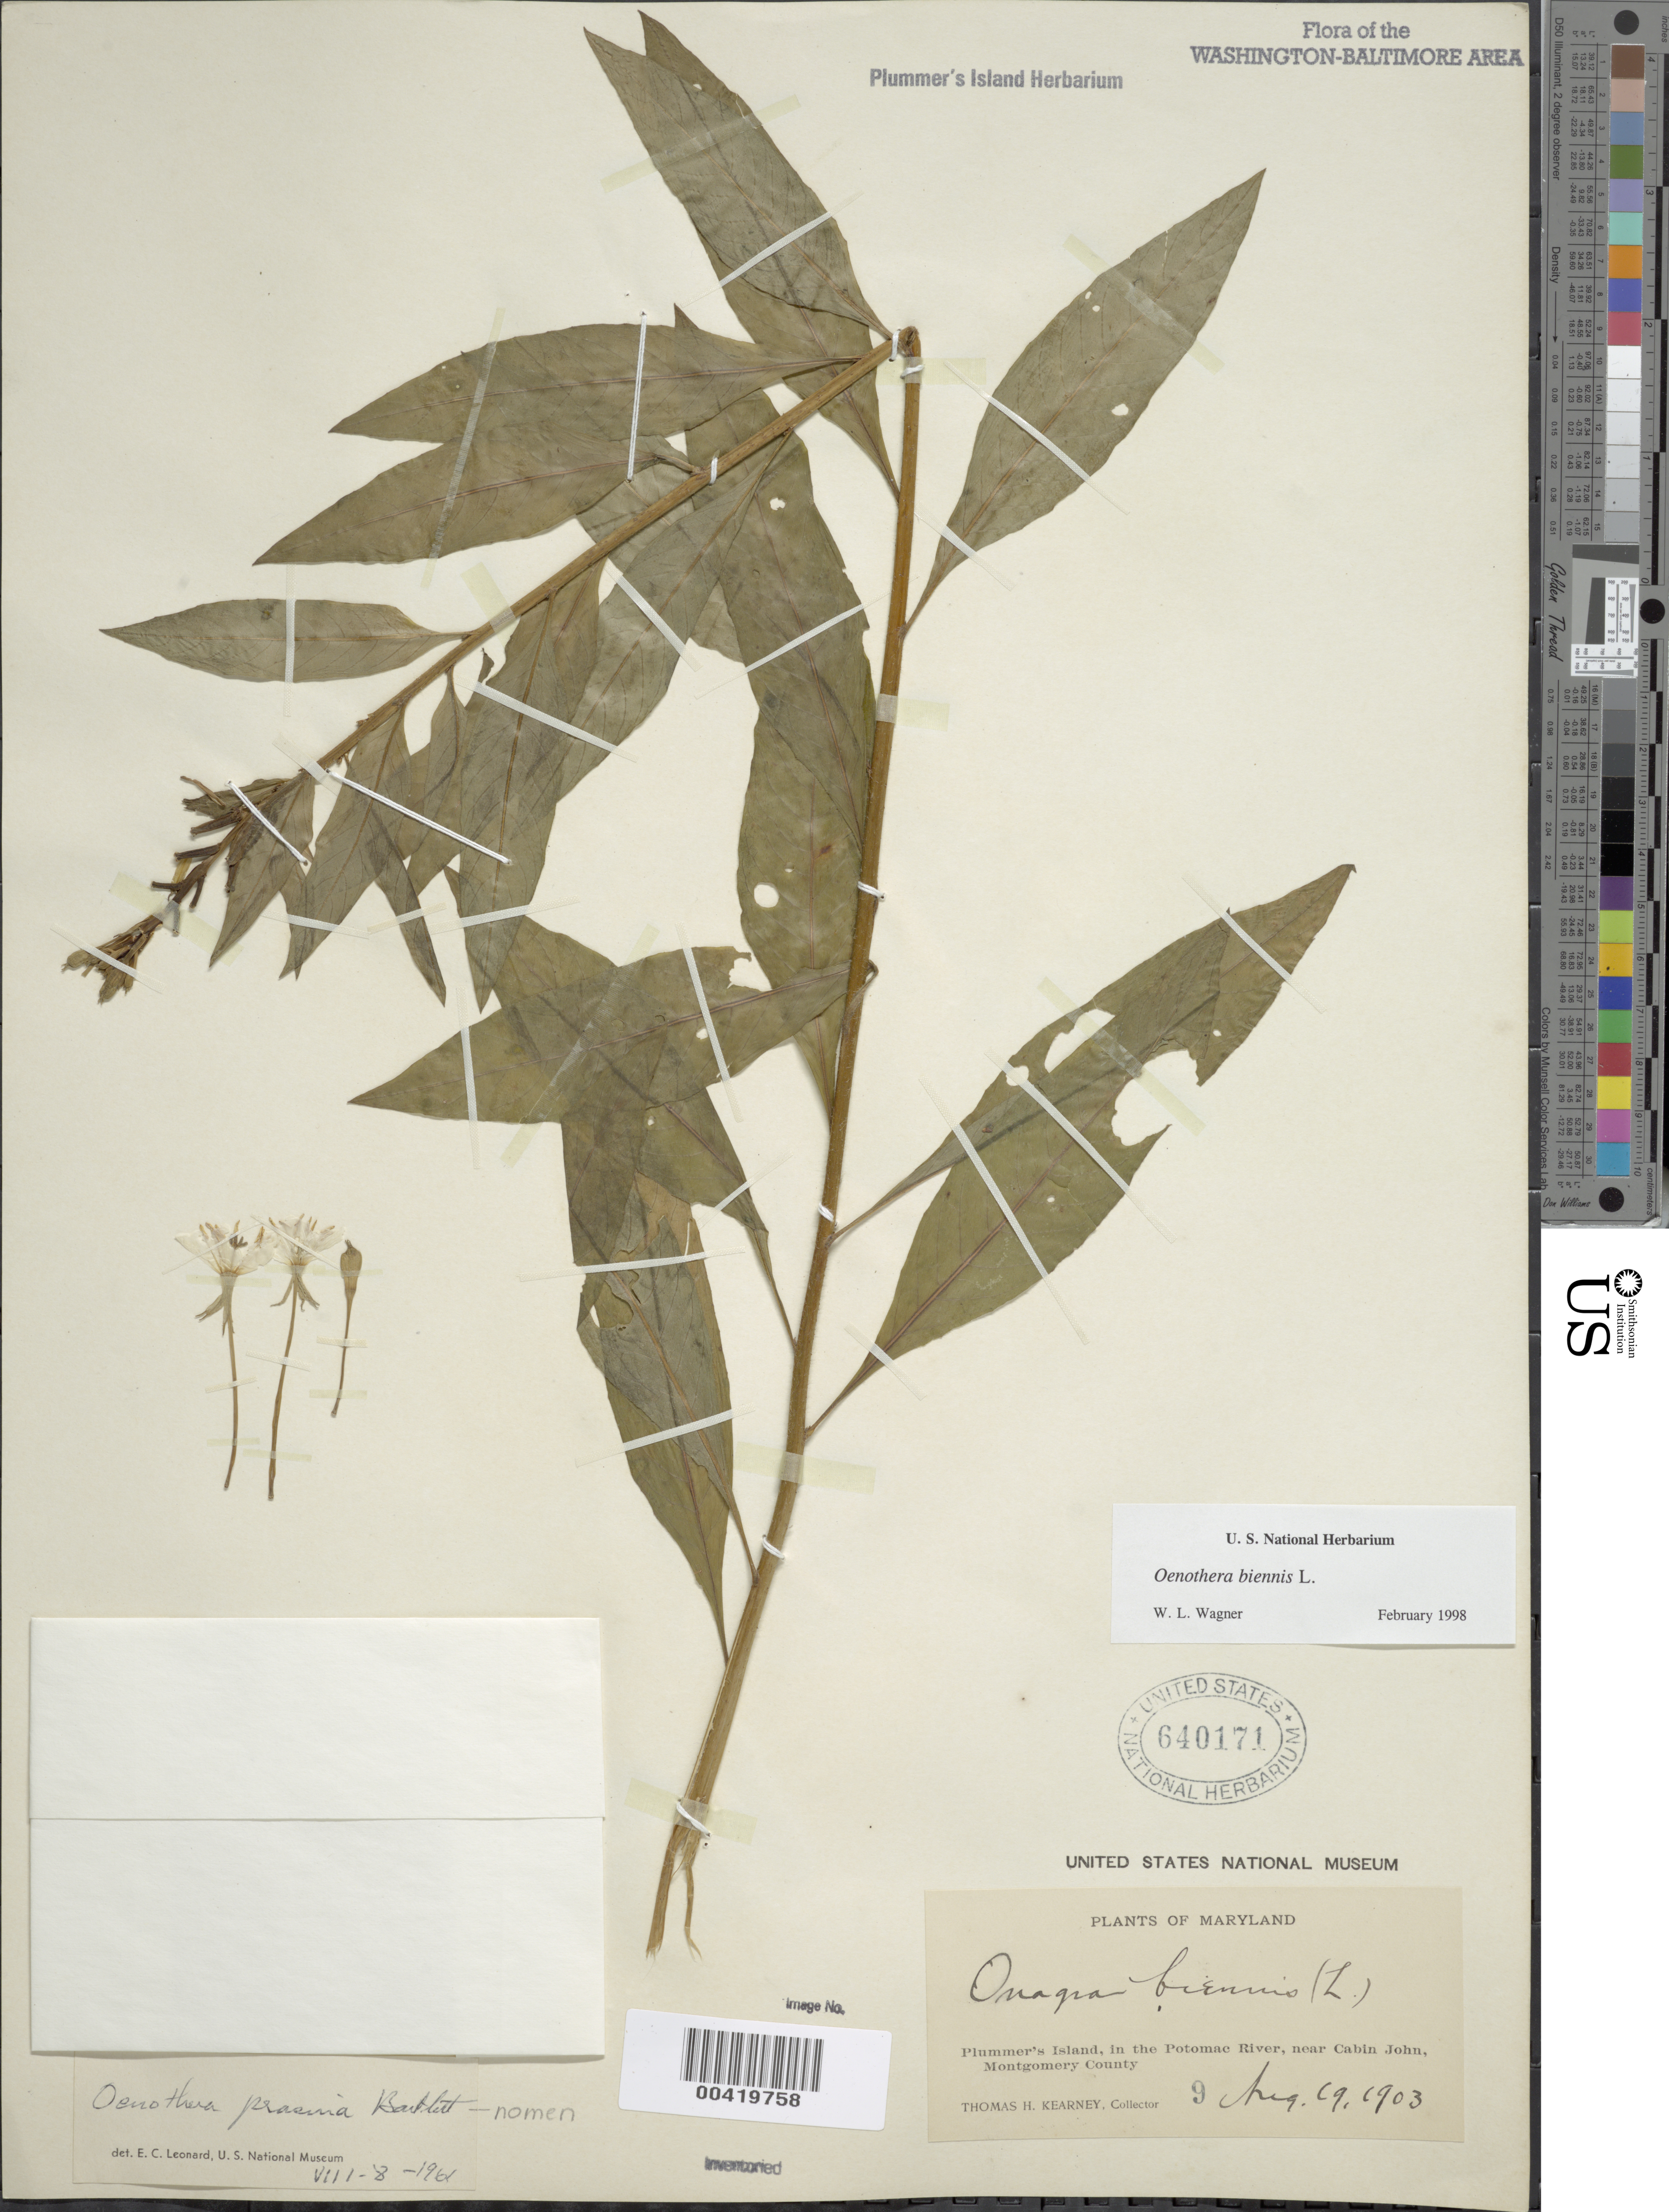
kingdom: Plantae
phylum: Tracheophyta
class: Magnoliopsida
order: Myrtales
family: Onagraceae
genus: Oenothera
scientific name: Oenothera biennis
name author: L.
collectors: T. H. Kearney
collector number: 9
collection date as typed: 19 Aug 1903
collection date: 1903-08-19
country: United States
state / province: Maryland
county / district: Montgomery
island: Plummers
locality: Plummer's Island Plummers Island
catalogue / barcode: US 640171